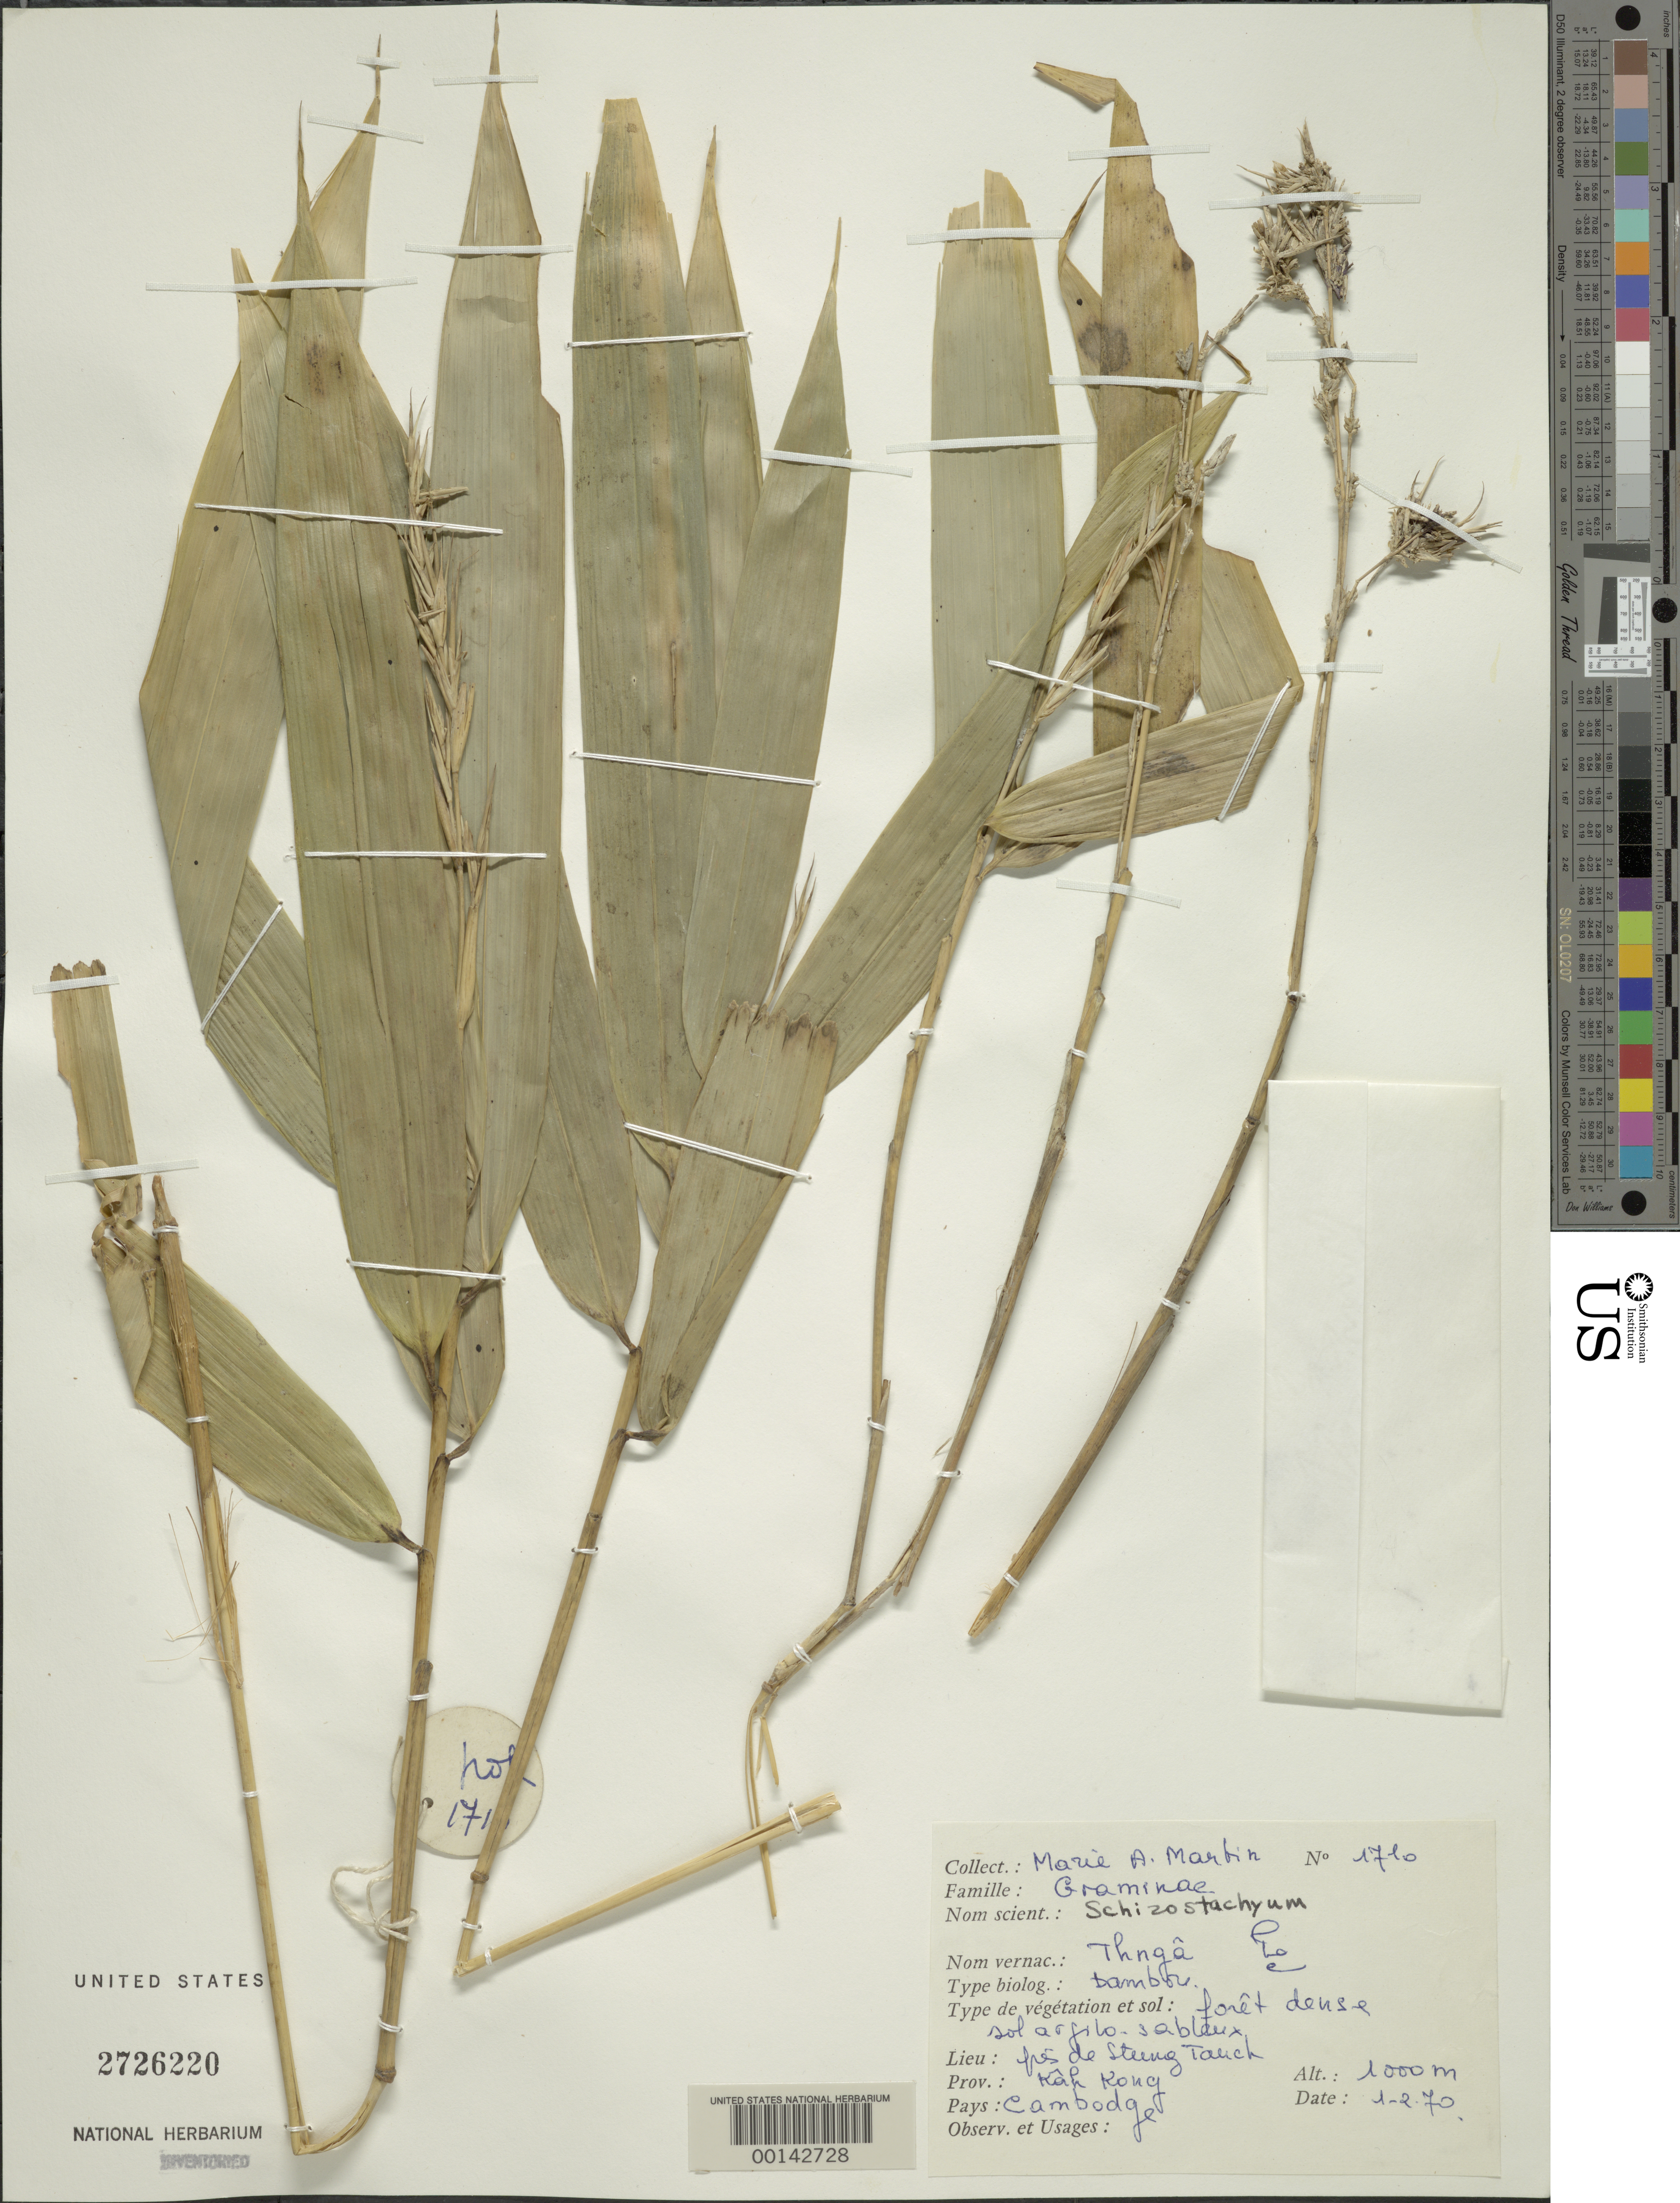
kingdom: Plantae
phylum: Tracheophyta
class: Liliopsida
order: Poales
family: Poaceae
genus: Schizostachyum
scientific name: Schizostachyum sp.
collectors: M. A. Martin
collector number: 1710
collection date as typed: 02 Jan 1970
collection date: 1970-01-02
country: Cambodia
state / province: Kaoh Kong (?)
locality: Kah Kong (?)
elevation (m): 1000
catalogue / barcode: US 2726220